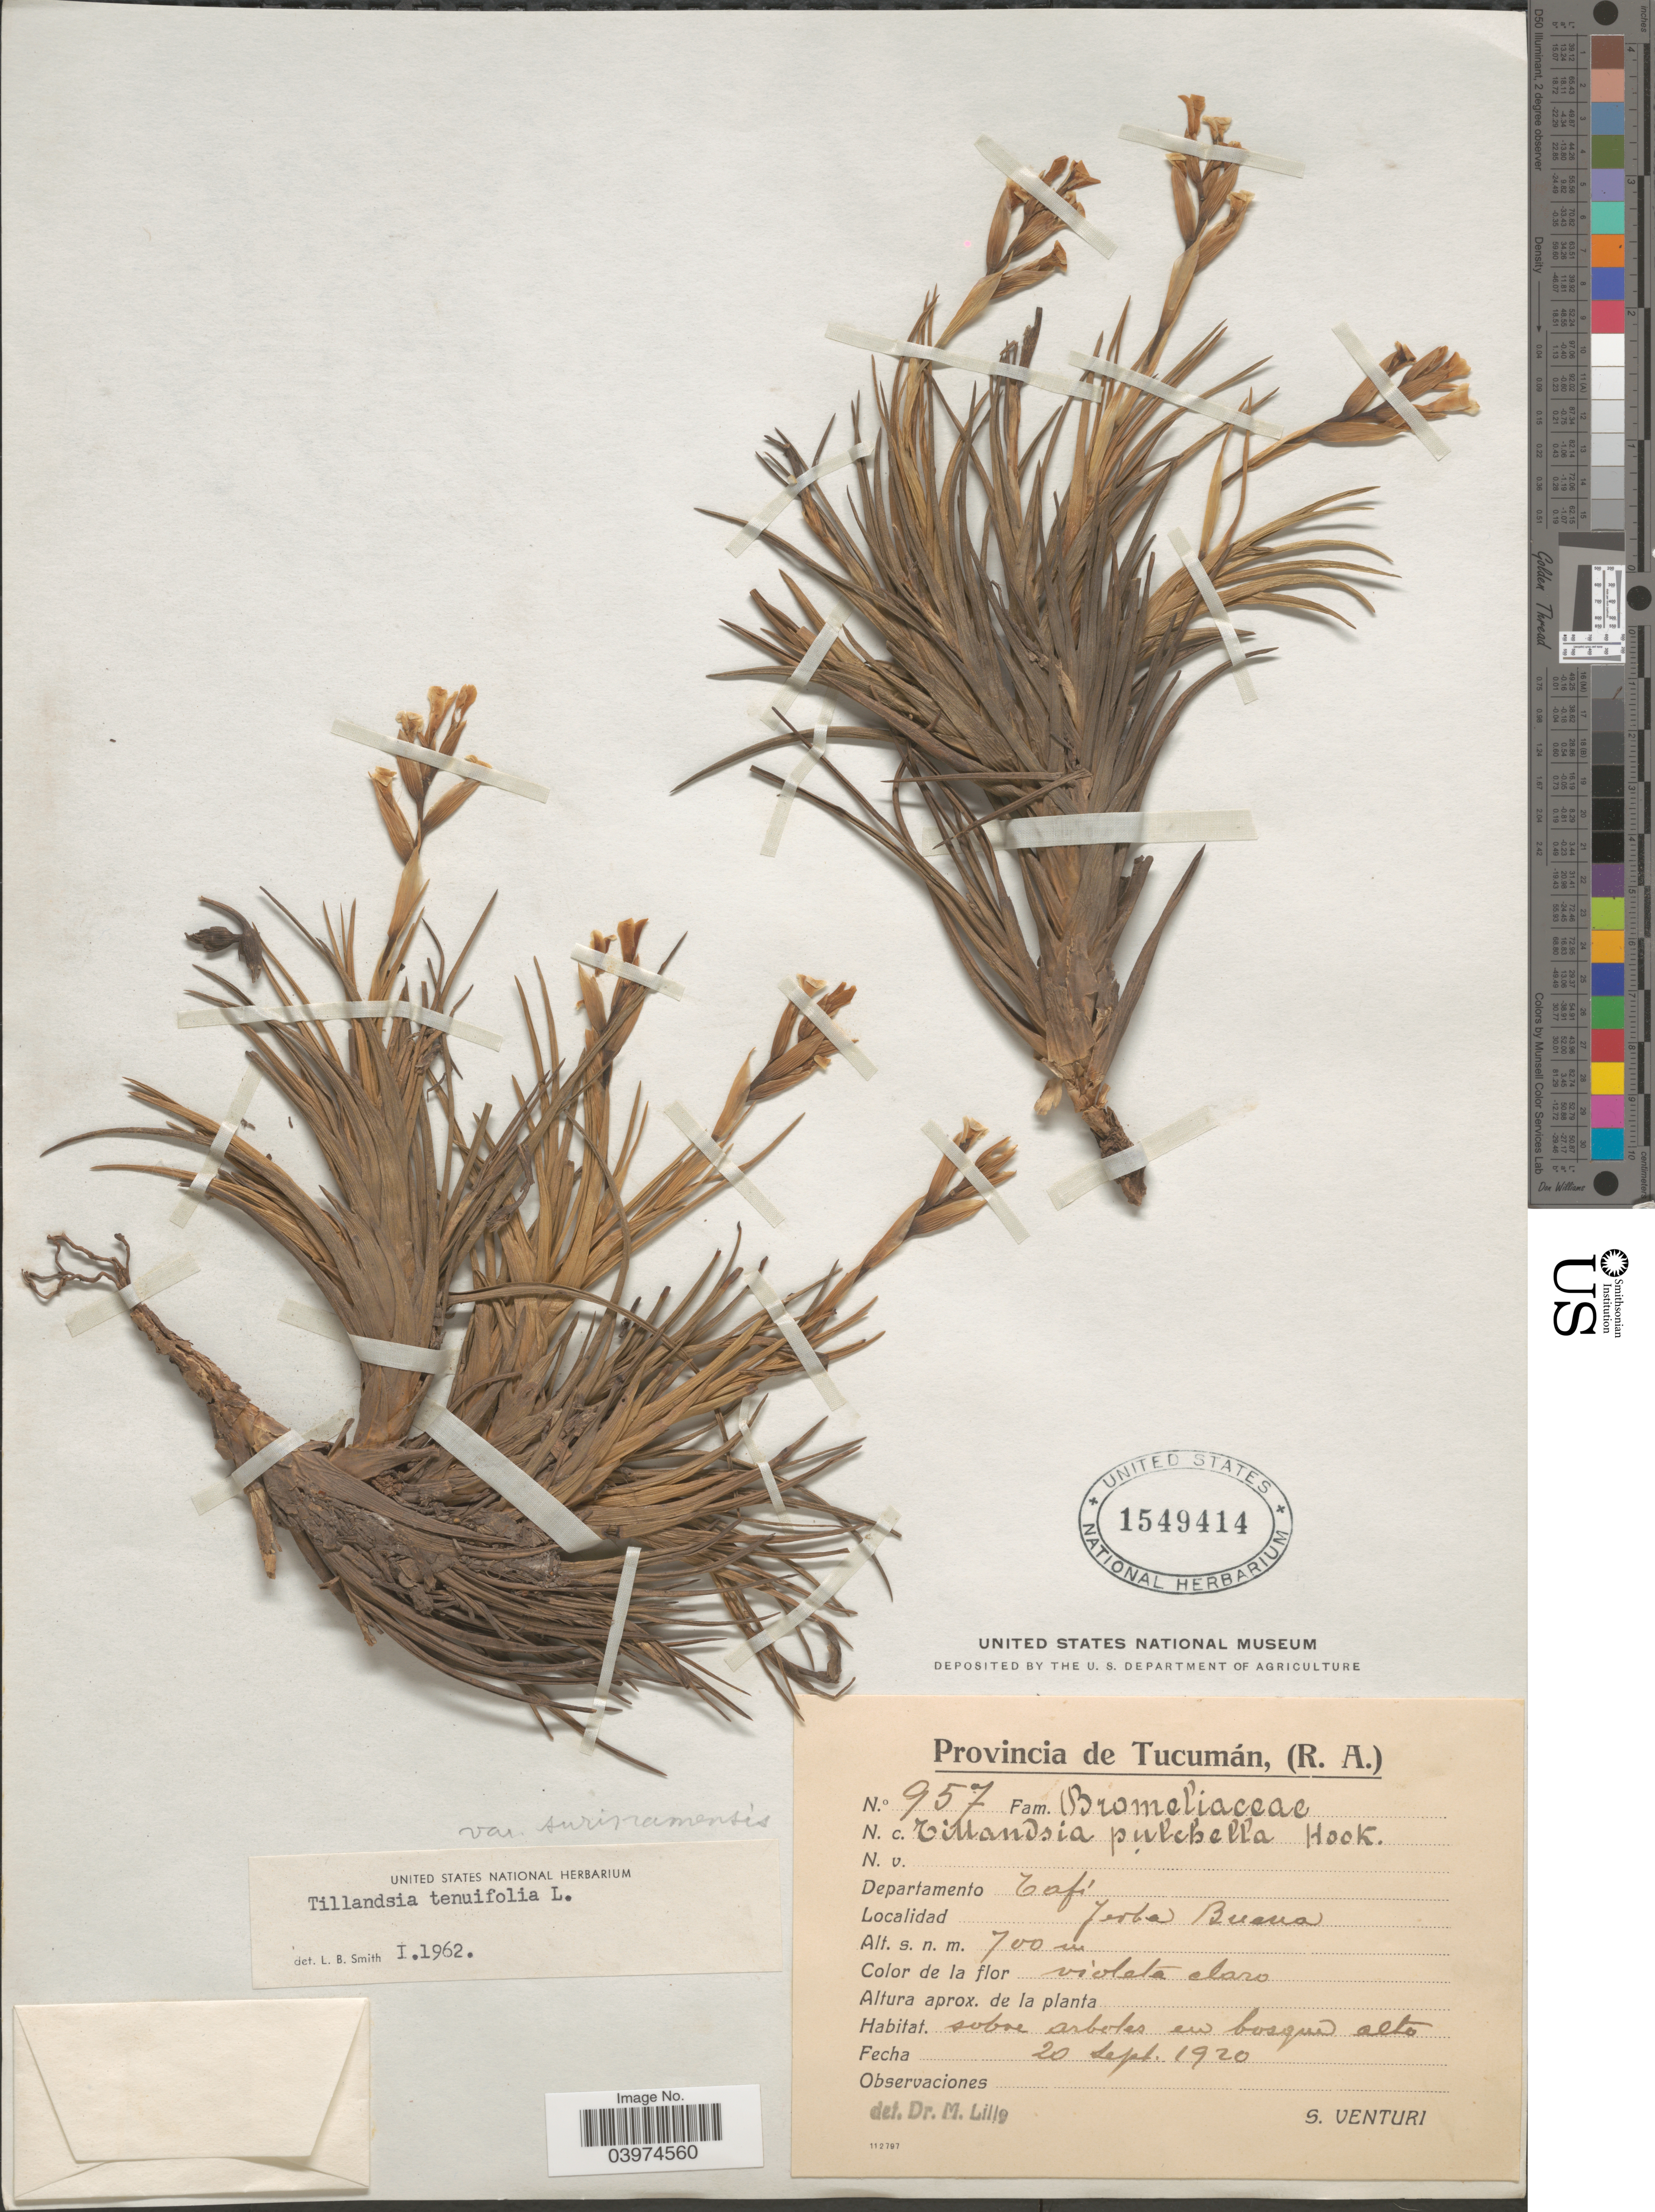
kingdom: Plantae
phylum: Tracheophyta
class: Liliopsida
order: Poales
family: Bromeliaceae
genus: Tillandsia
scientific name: Tillandsia tenuifolia var. surinamensis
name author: (Mez) L.B. Sm.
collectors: S. Venturi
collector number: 957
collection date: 1920-09-20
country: Argentina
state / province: Tucuman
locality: (R.A.). Departamento Tafi. Jerba Buena.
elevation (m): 700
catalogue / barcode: US 1549414